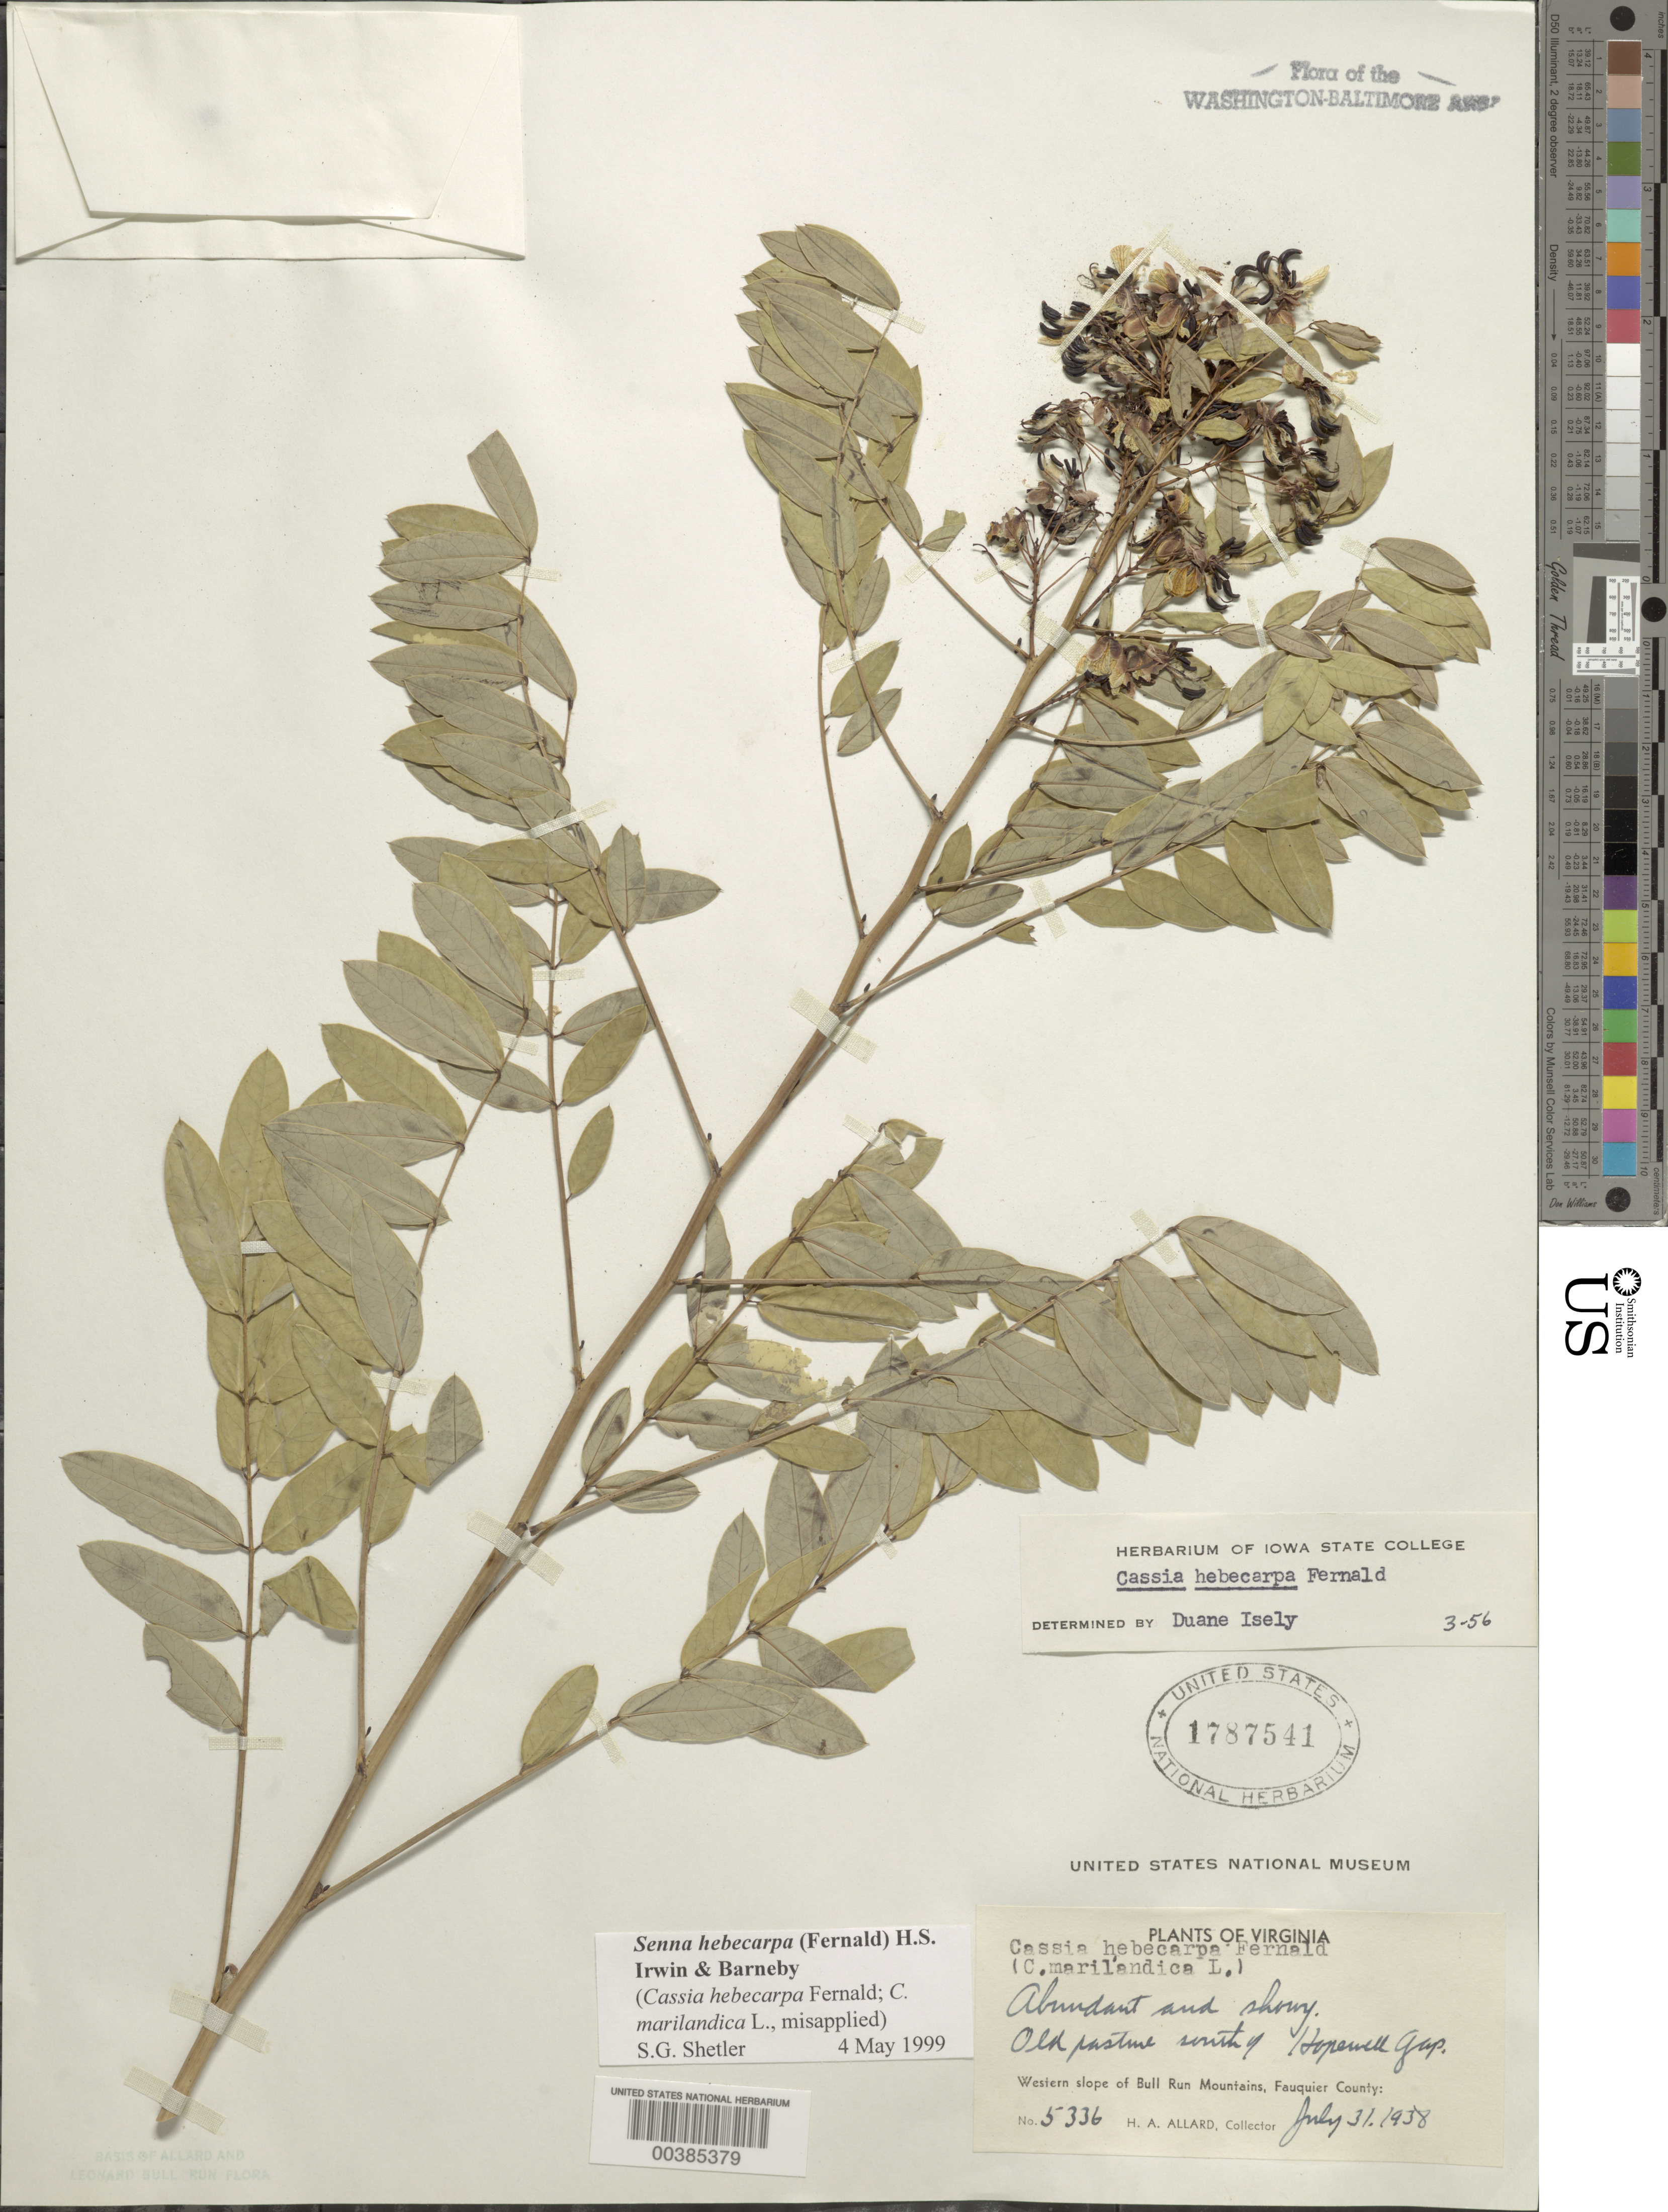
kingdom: Plantae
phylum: Tracheophyta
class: Magnoliopsida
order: Fabales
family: Fabaceae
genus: Senna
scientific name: Senna hebecarpa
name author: (Fernald) H.S. Irwin & Barneby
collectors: H. A. Allard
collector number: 5336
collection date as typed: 31 Jul 1938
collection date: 1938-07-31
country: United States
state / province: Virginia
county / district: Fauquier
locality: South of Hopewell Gap Bull Run Mts.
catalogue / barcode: US 1787541